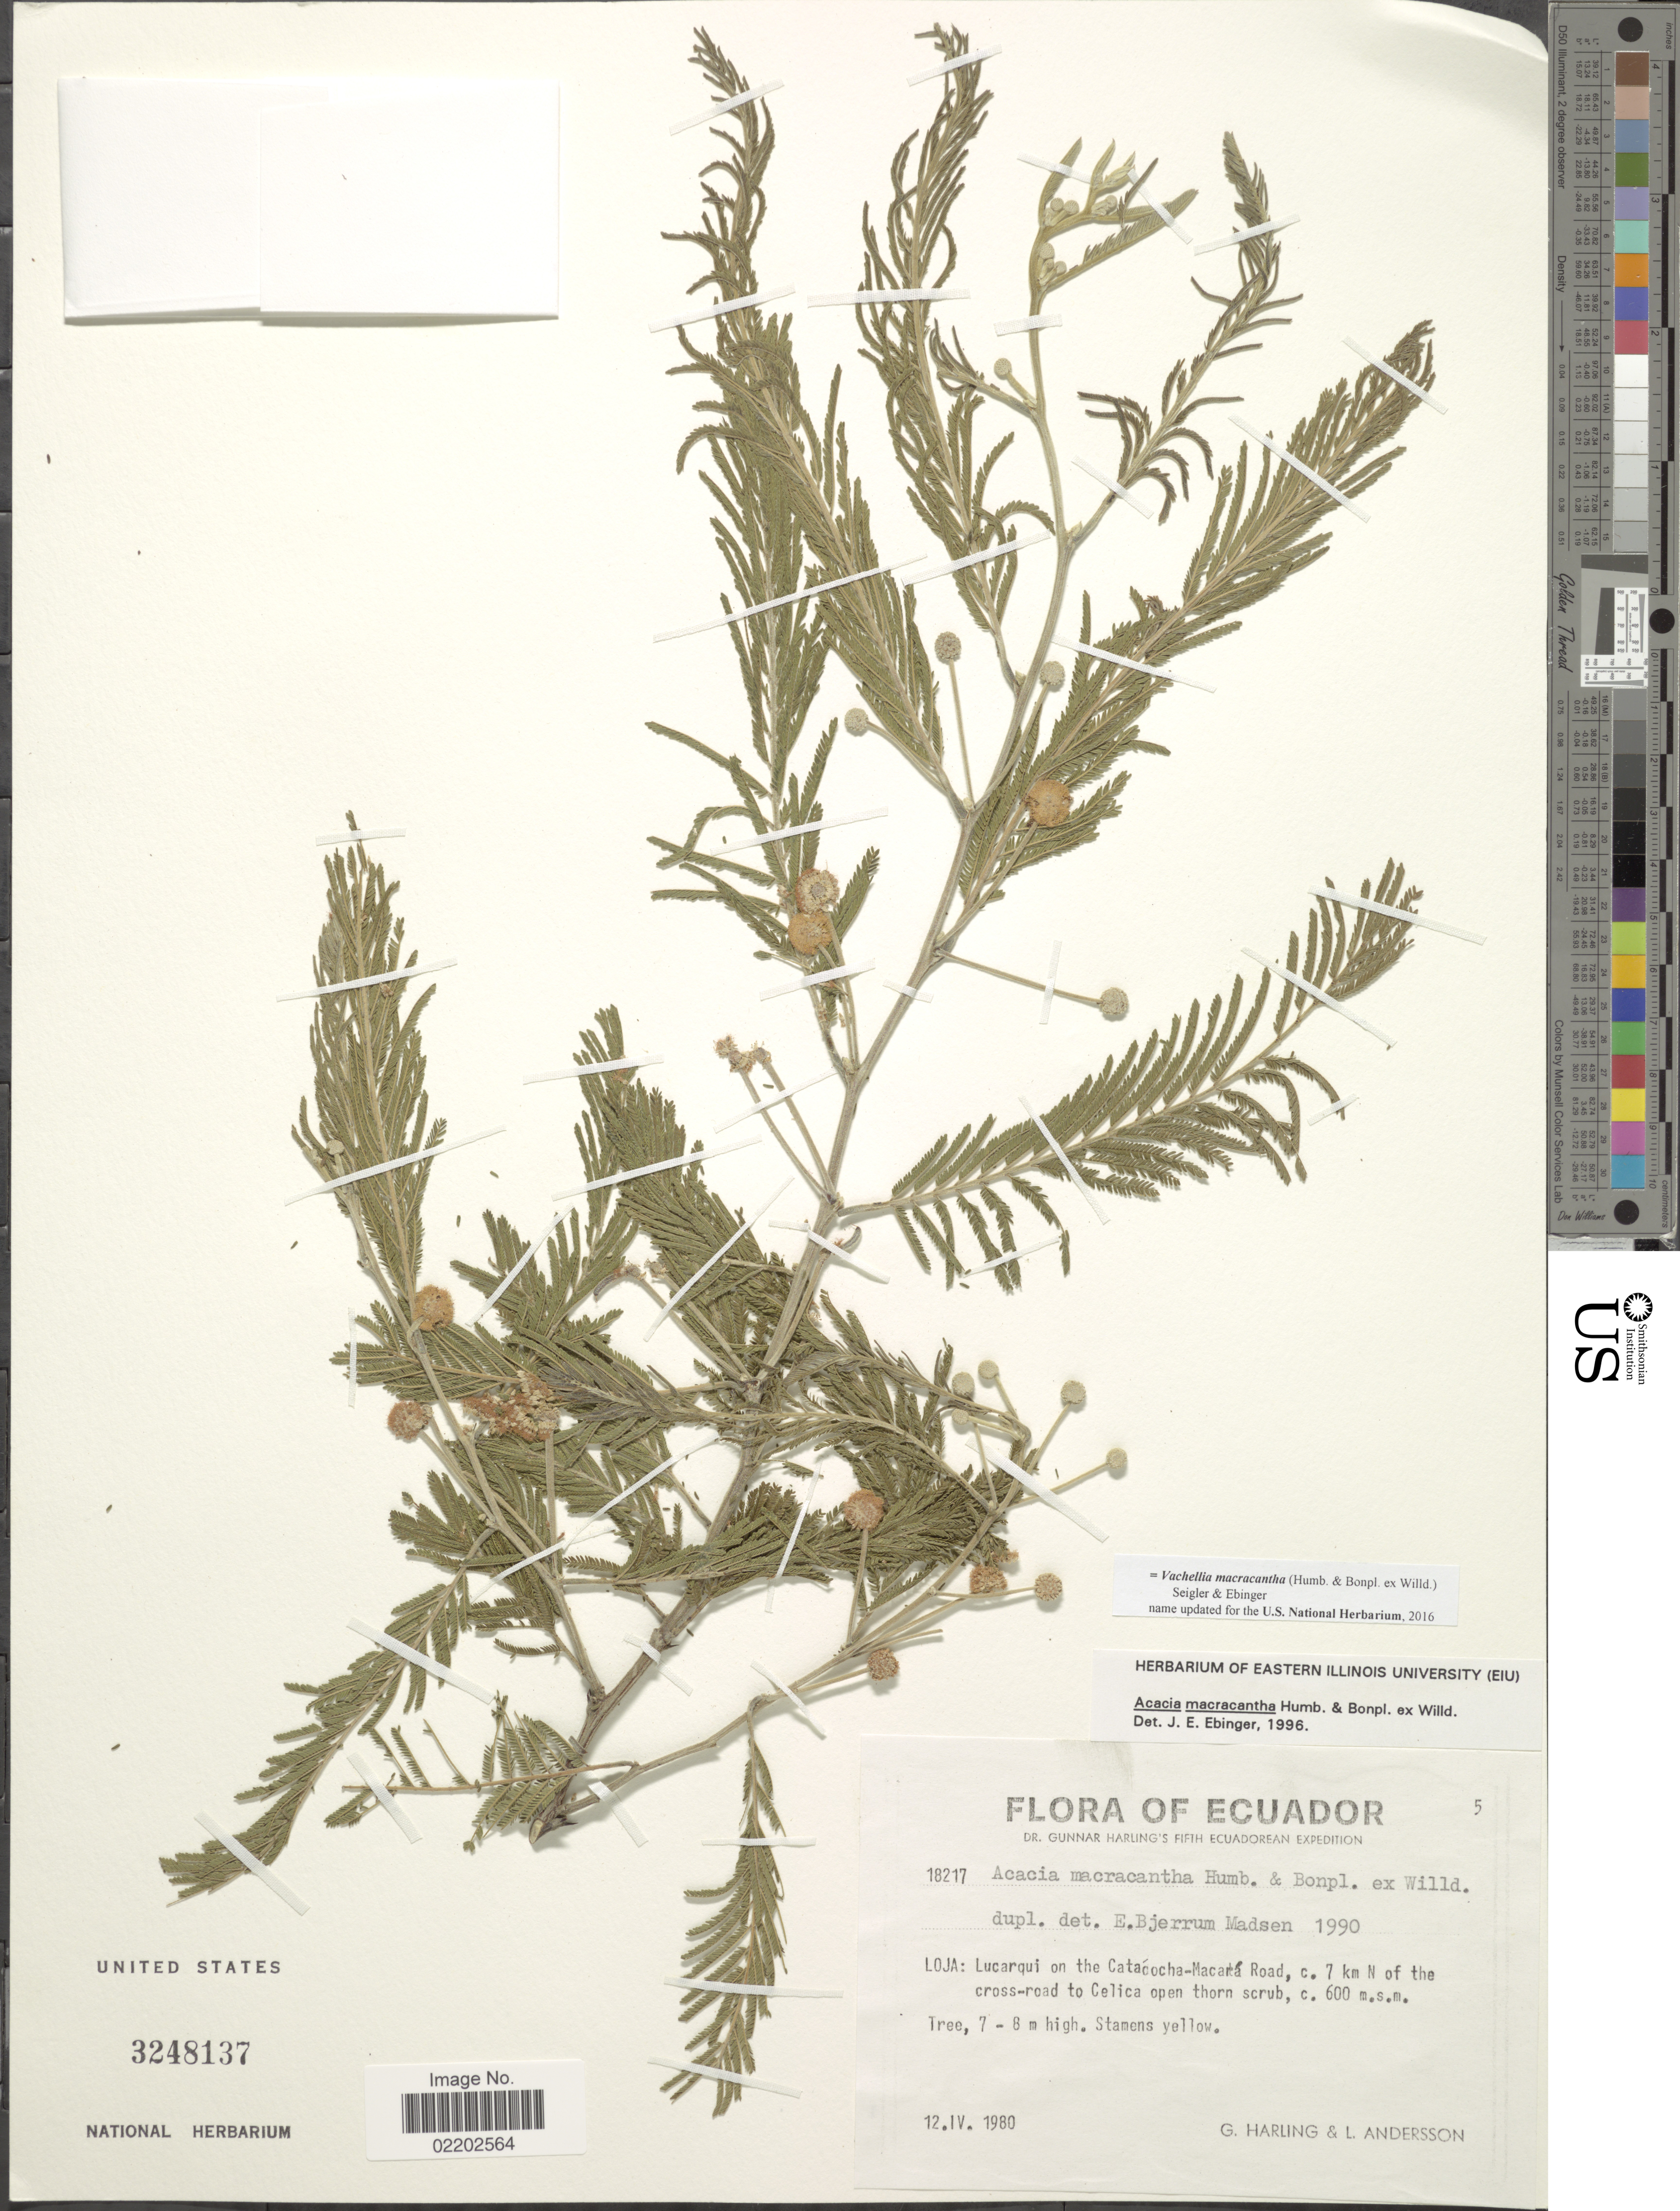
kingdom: Plantae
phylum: Tracheophyta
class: Magnoliopsida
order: Fabales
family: Fabaceae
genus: Vachellia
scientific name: Vachellia macracantha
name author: (Humb. & Bonpl. ex Willd.) Seigler & Ebinger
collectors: G. Harling & L. Andersson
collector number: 18217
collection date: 1980-04-12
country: Ecuador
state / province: Loja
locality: Lucuarqui on the Catácocha-Macará Road, c. 7 km N of the cross-road to Celica open thorn scrub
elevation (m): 600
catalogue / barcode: US 3248137